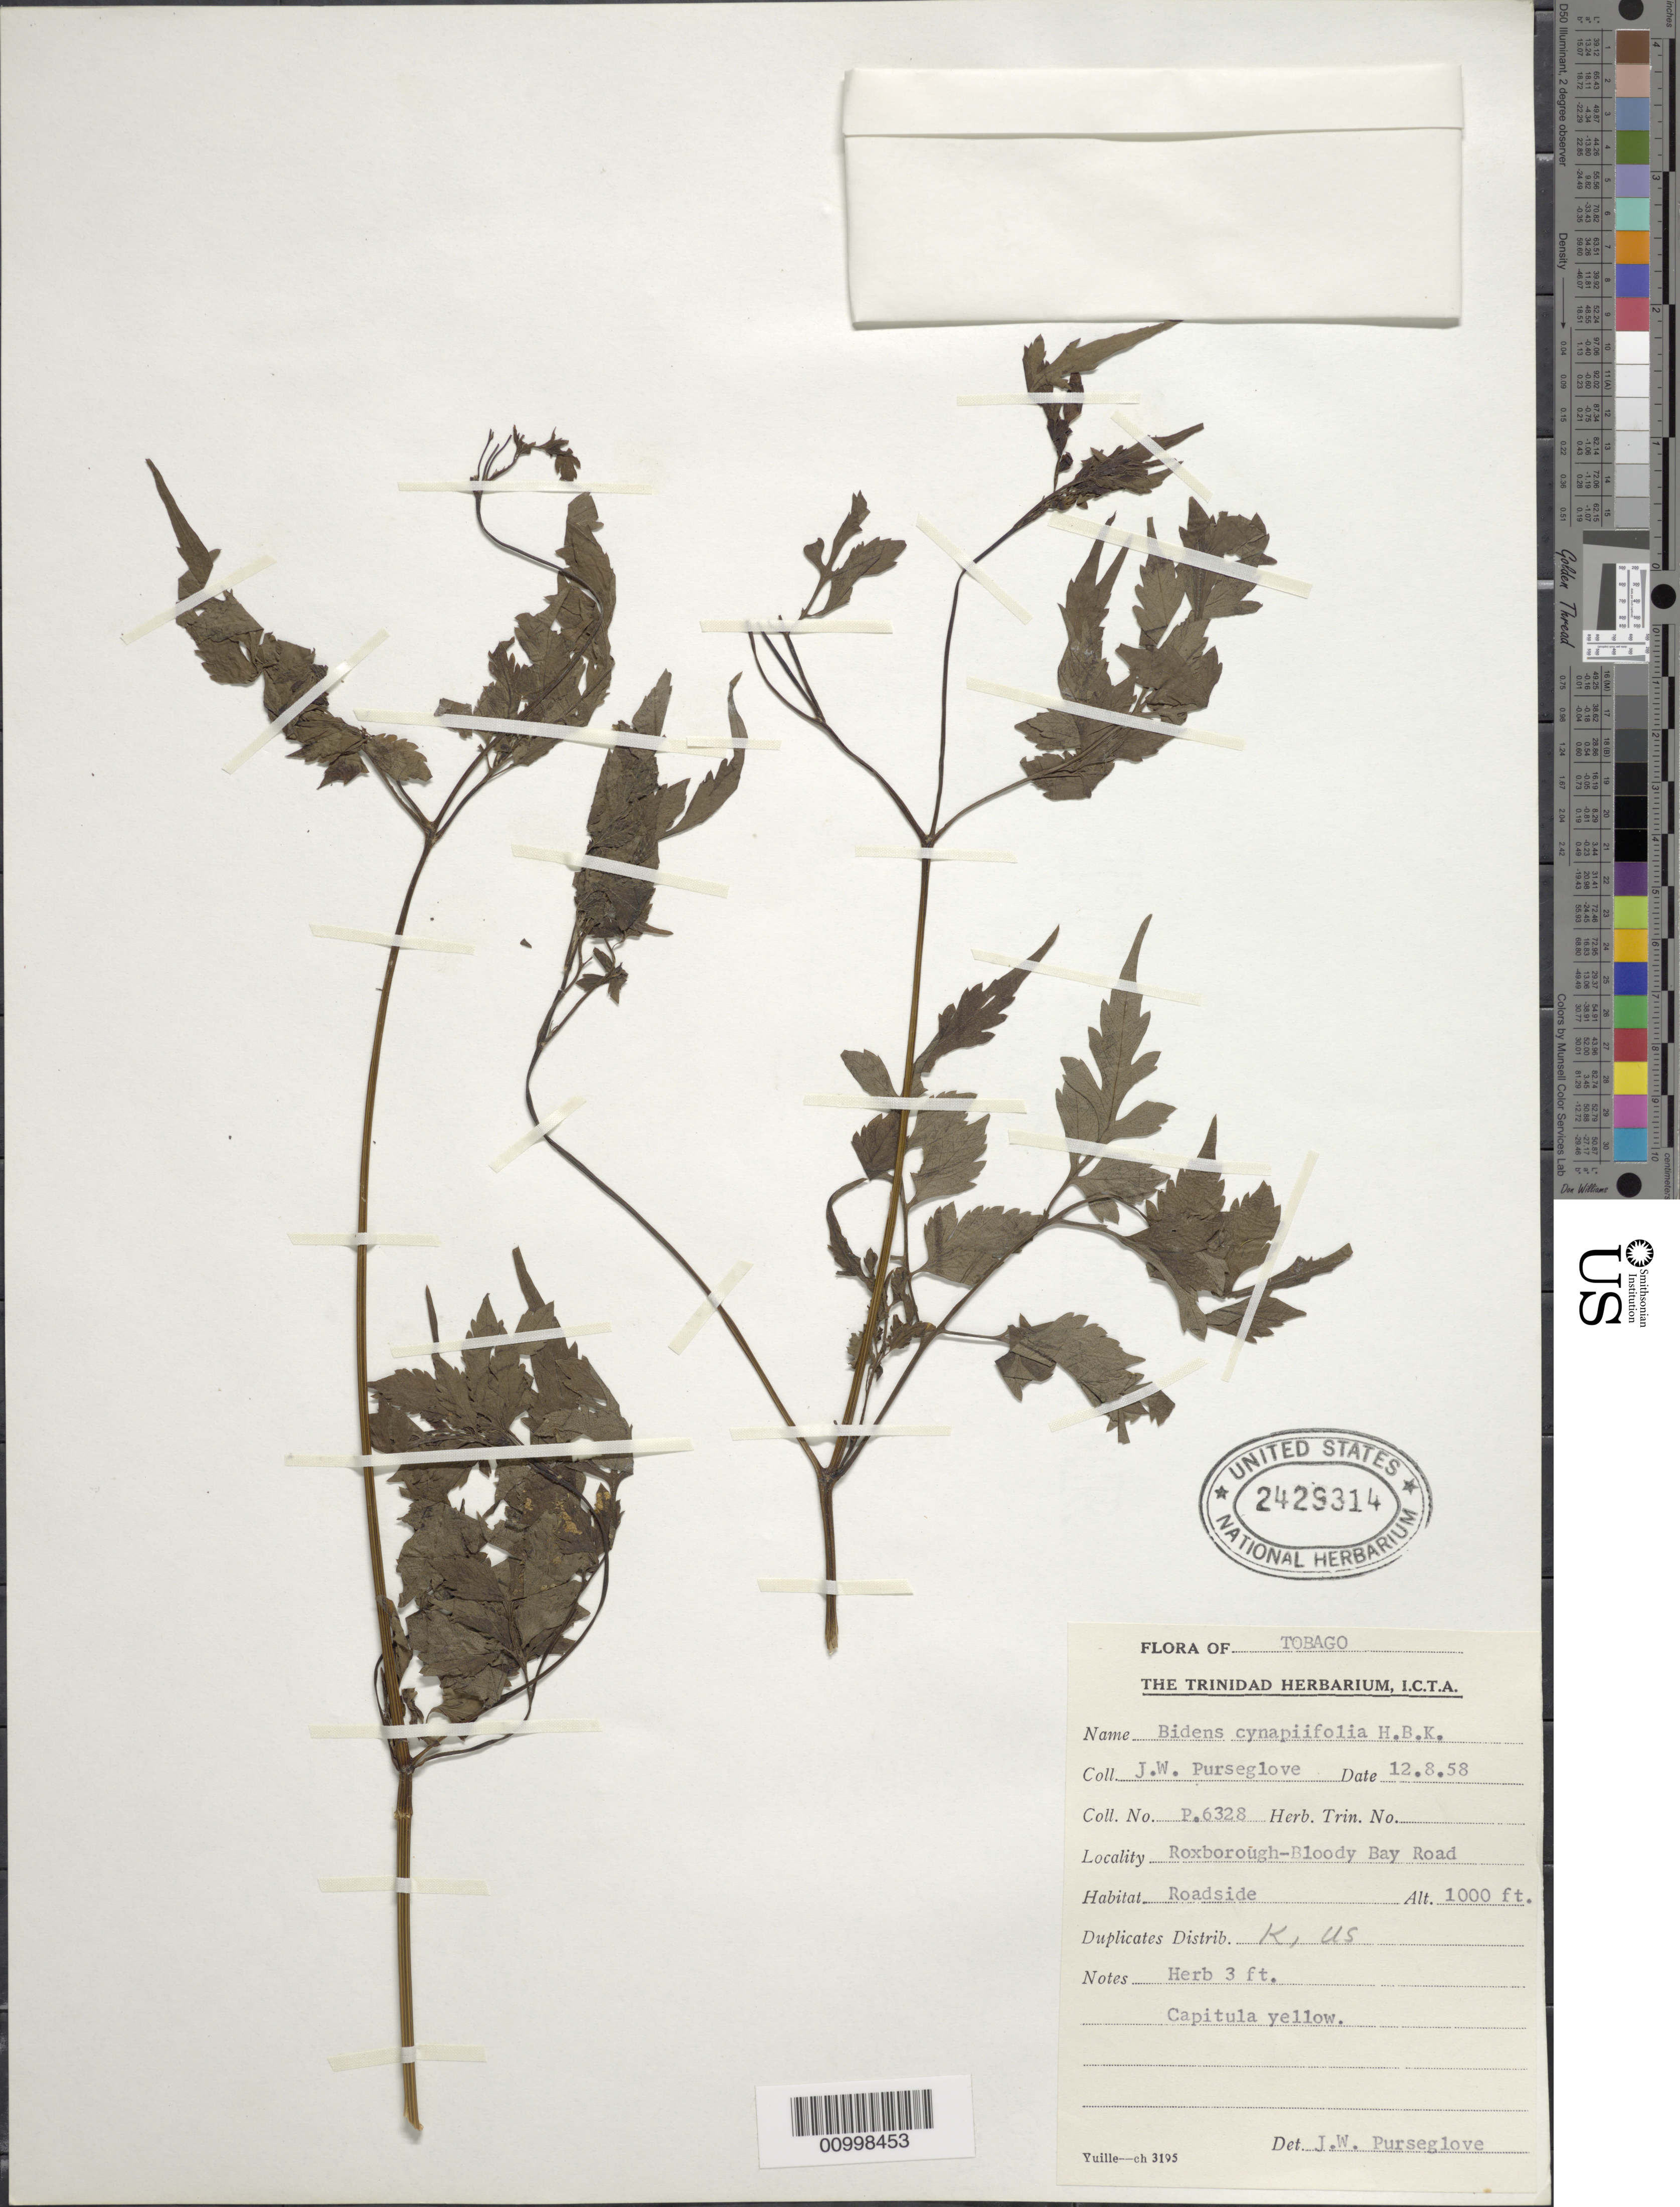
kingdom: Plantae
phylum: Tracheophyta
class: Magnoliopsida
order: Asterales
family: Asteraceae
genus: Bidens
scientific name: Bidens cynapiifolia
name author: Kunth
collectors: J. Purseglove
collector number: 6328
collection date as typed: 12 Aug 1958 or 08 Dec 1958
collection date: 1958-08-12 or 1958-12-08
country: Trinidad and Tobago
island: Tobago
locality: Roxborough-Bloody Bay Road, roadside.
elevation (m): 305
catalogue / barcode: US 2429314